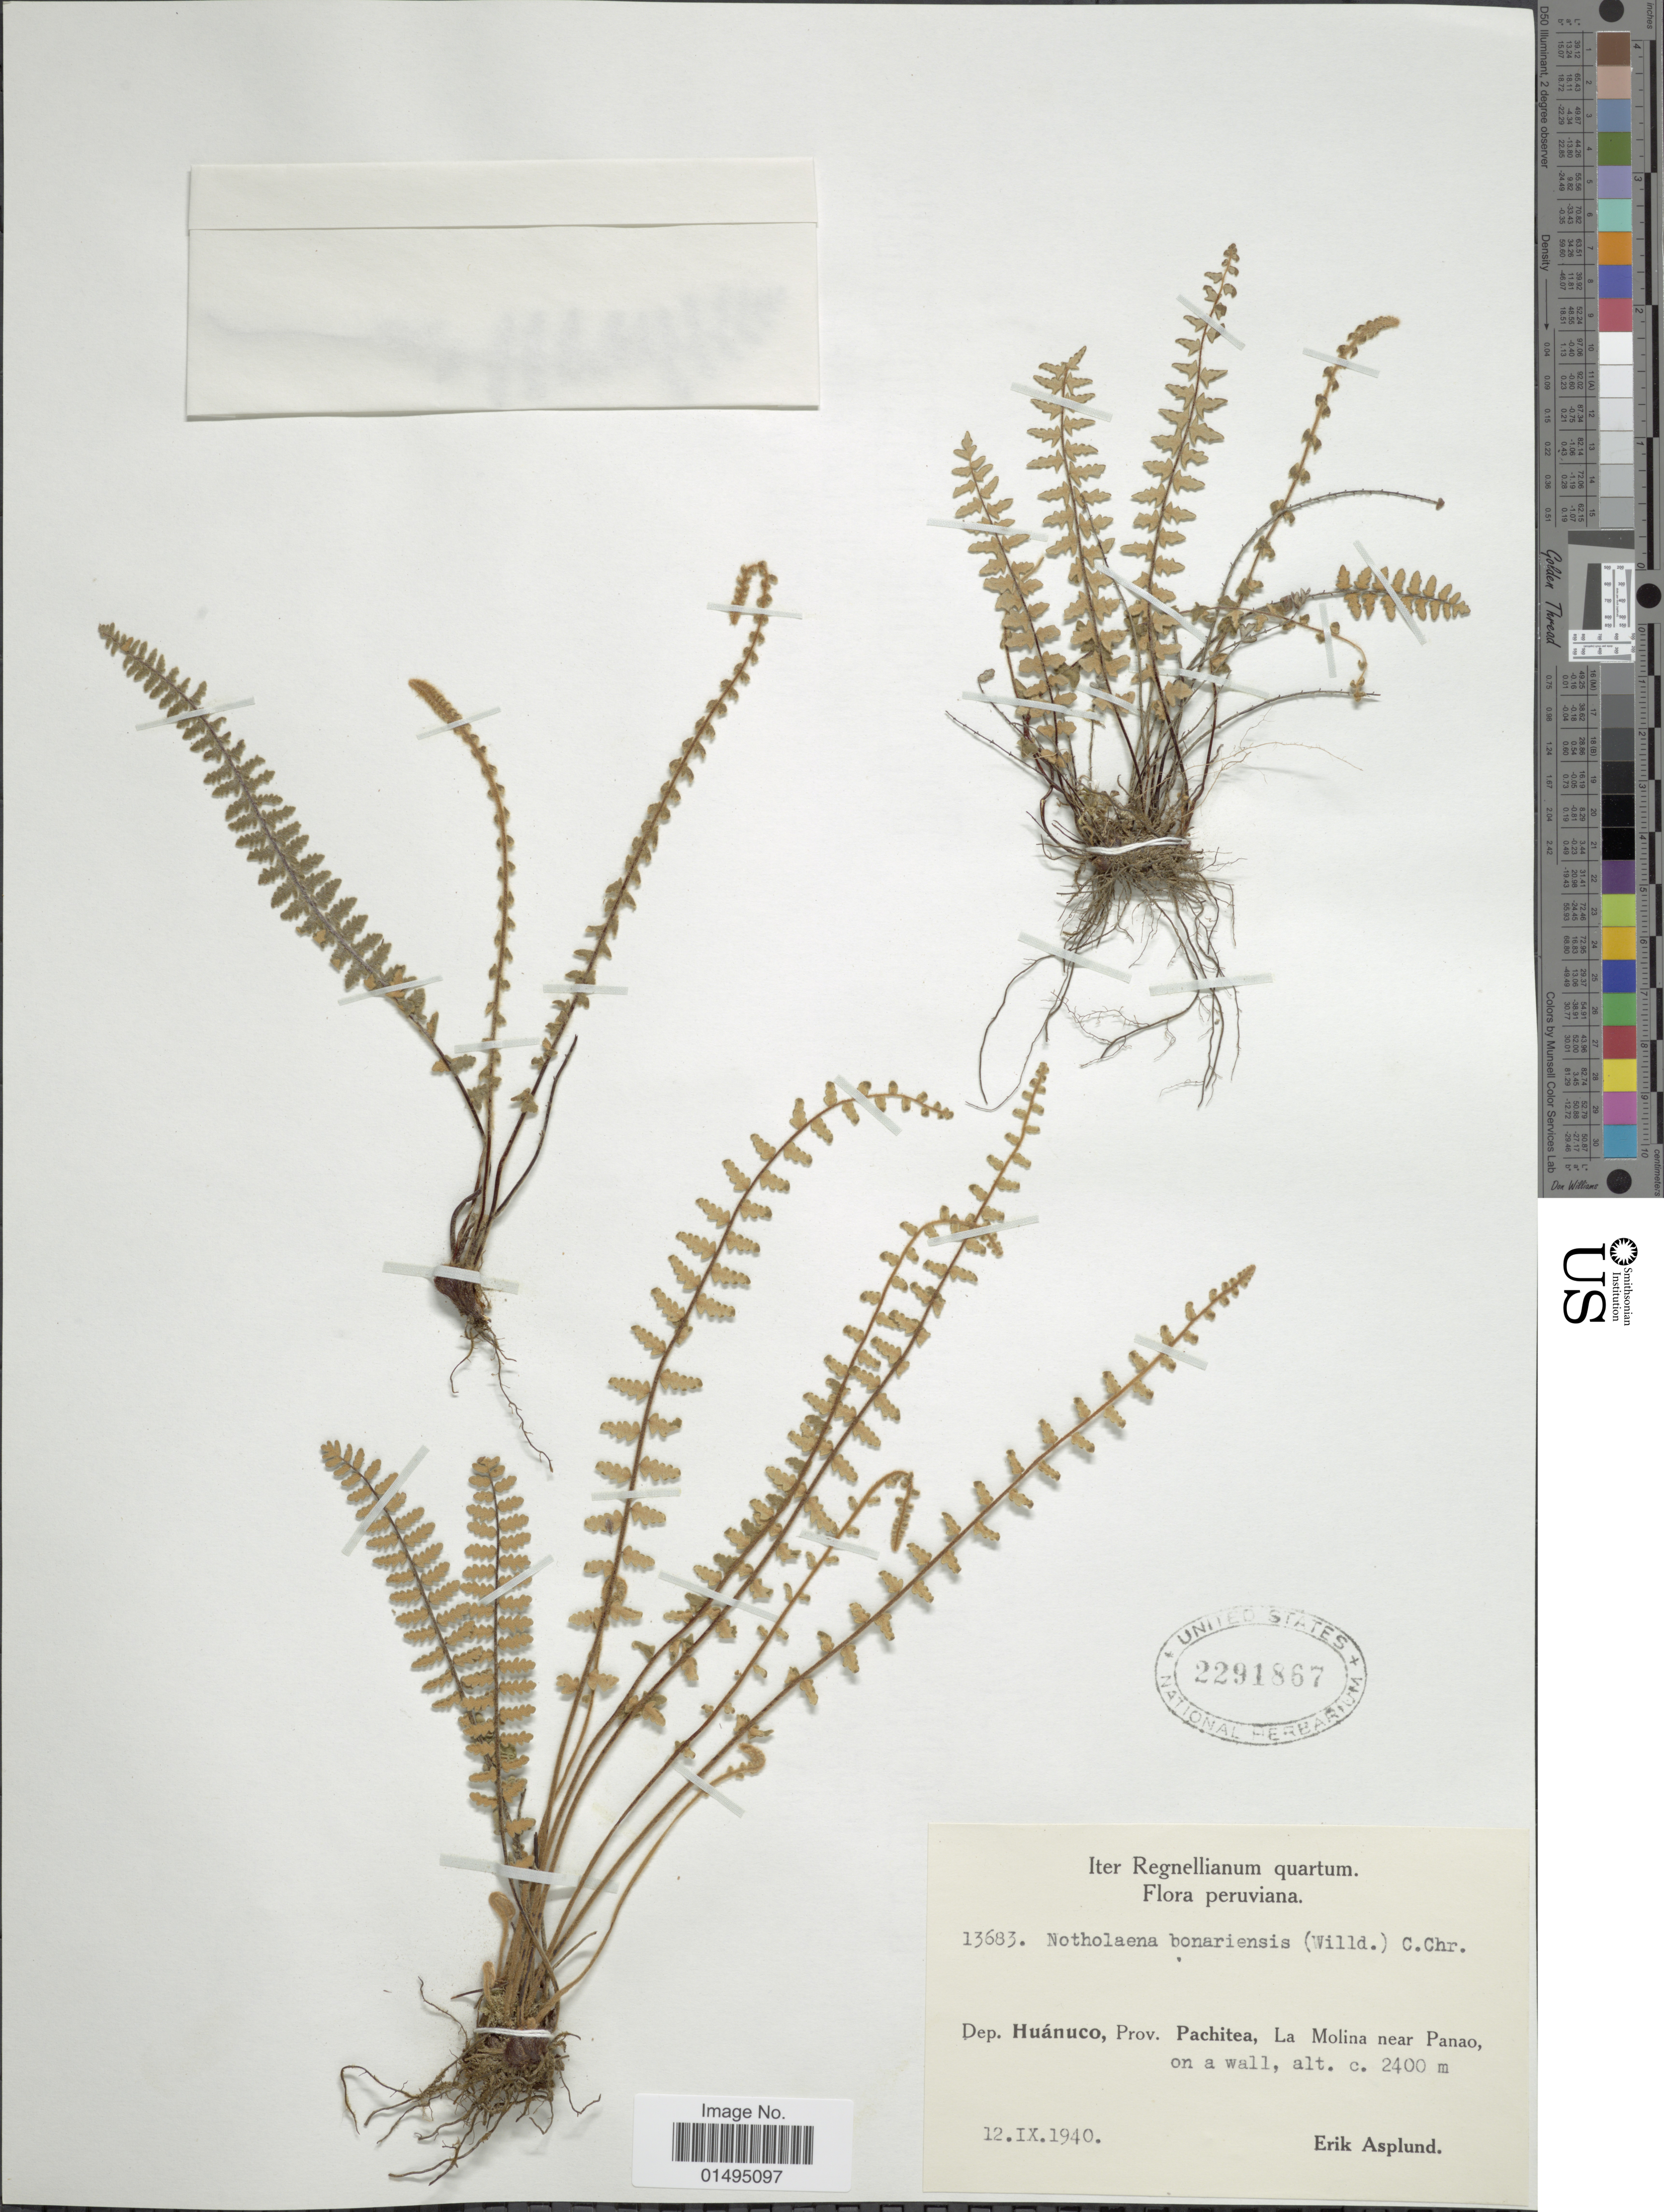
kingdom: Plantae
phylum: Tracheophyta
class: Polypodiopsida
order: Polypodiales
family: Pteridaceae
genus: Myriopteris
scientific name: Myriopteris aurea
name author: (Poir.) Grusz & Windham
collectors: E. Asplund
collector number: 13683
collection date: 1940-09-12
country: Peru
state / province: Huánuco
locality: Dep. Huanuco, Prov. Pachitea, La Molina near Panao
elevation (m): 2400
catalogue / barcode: US 2291867